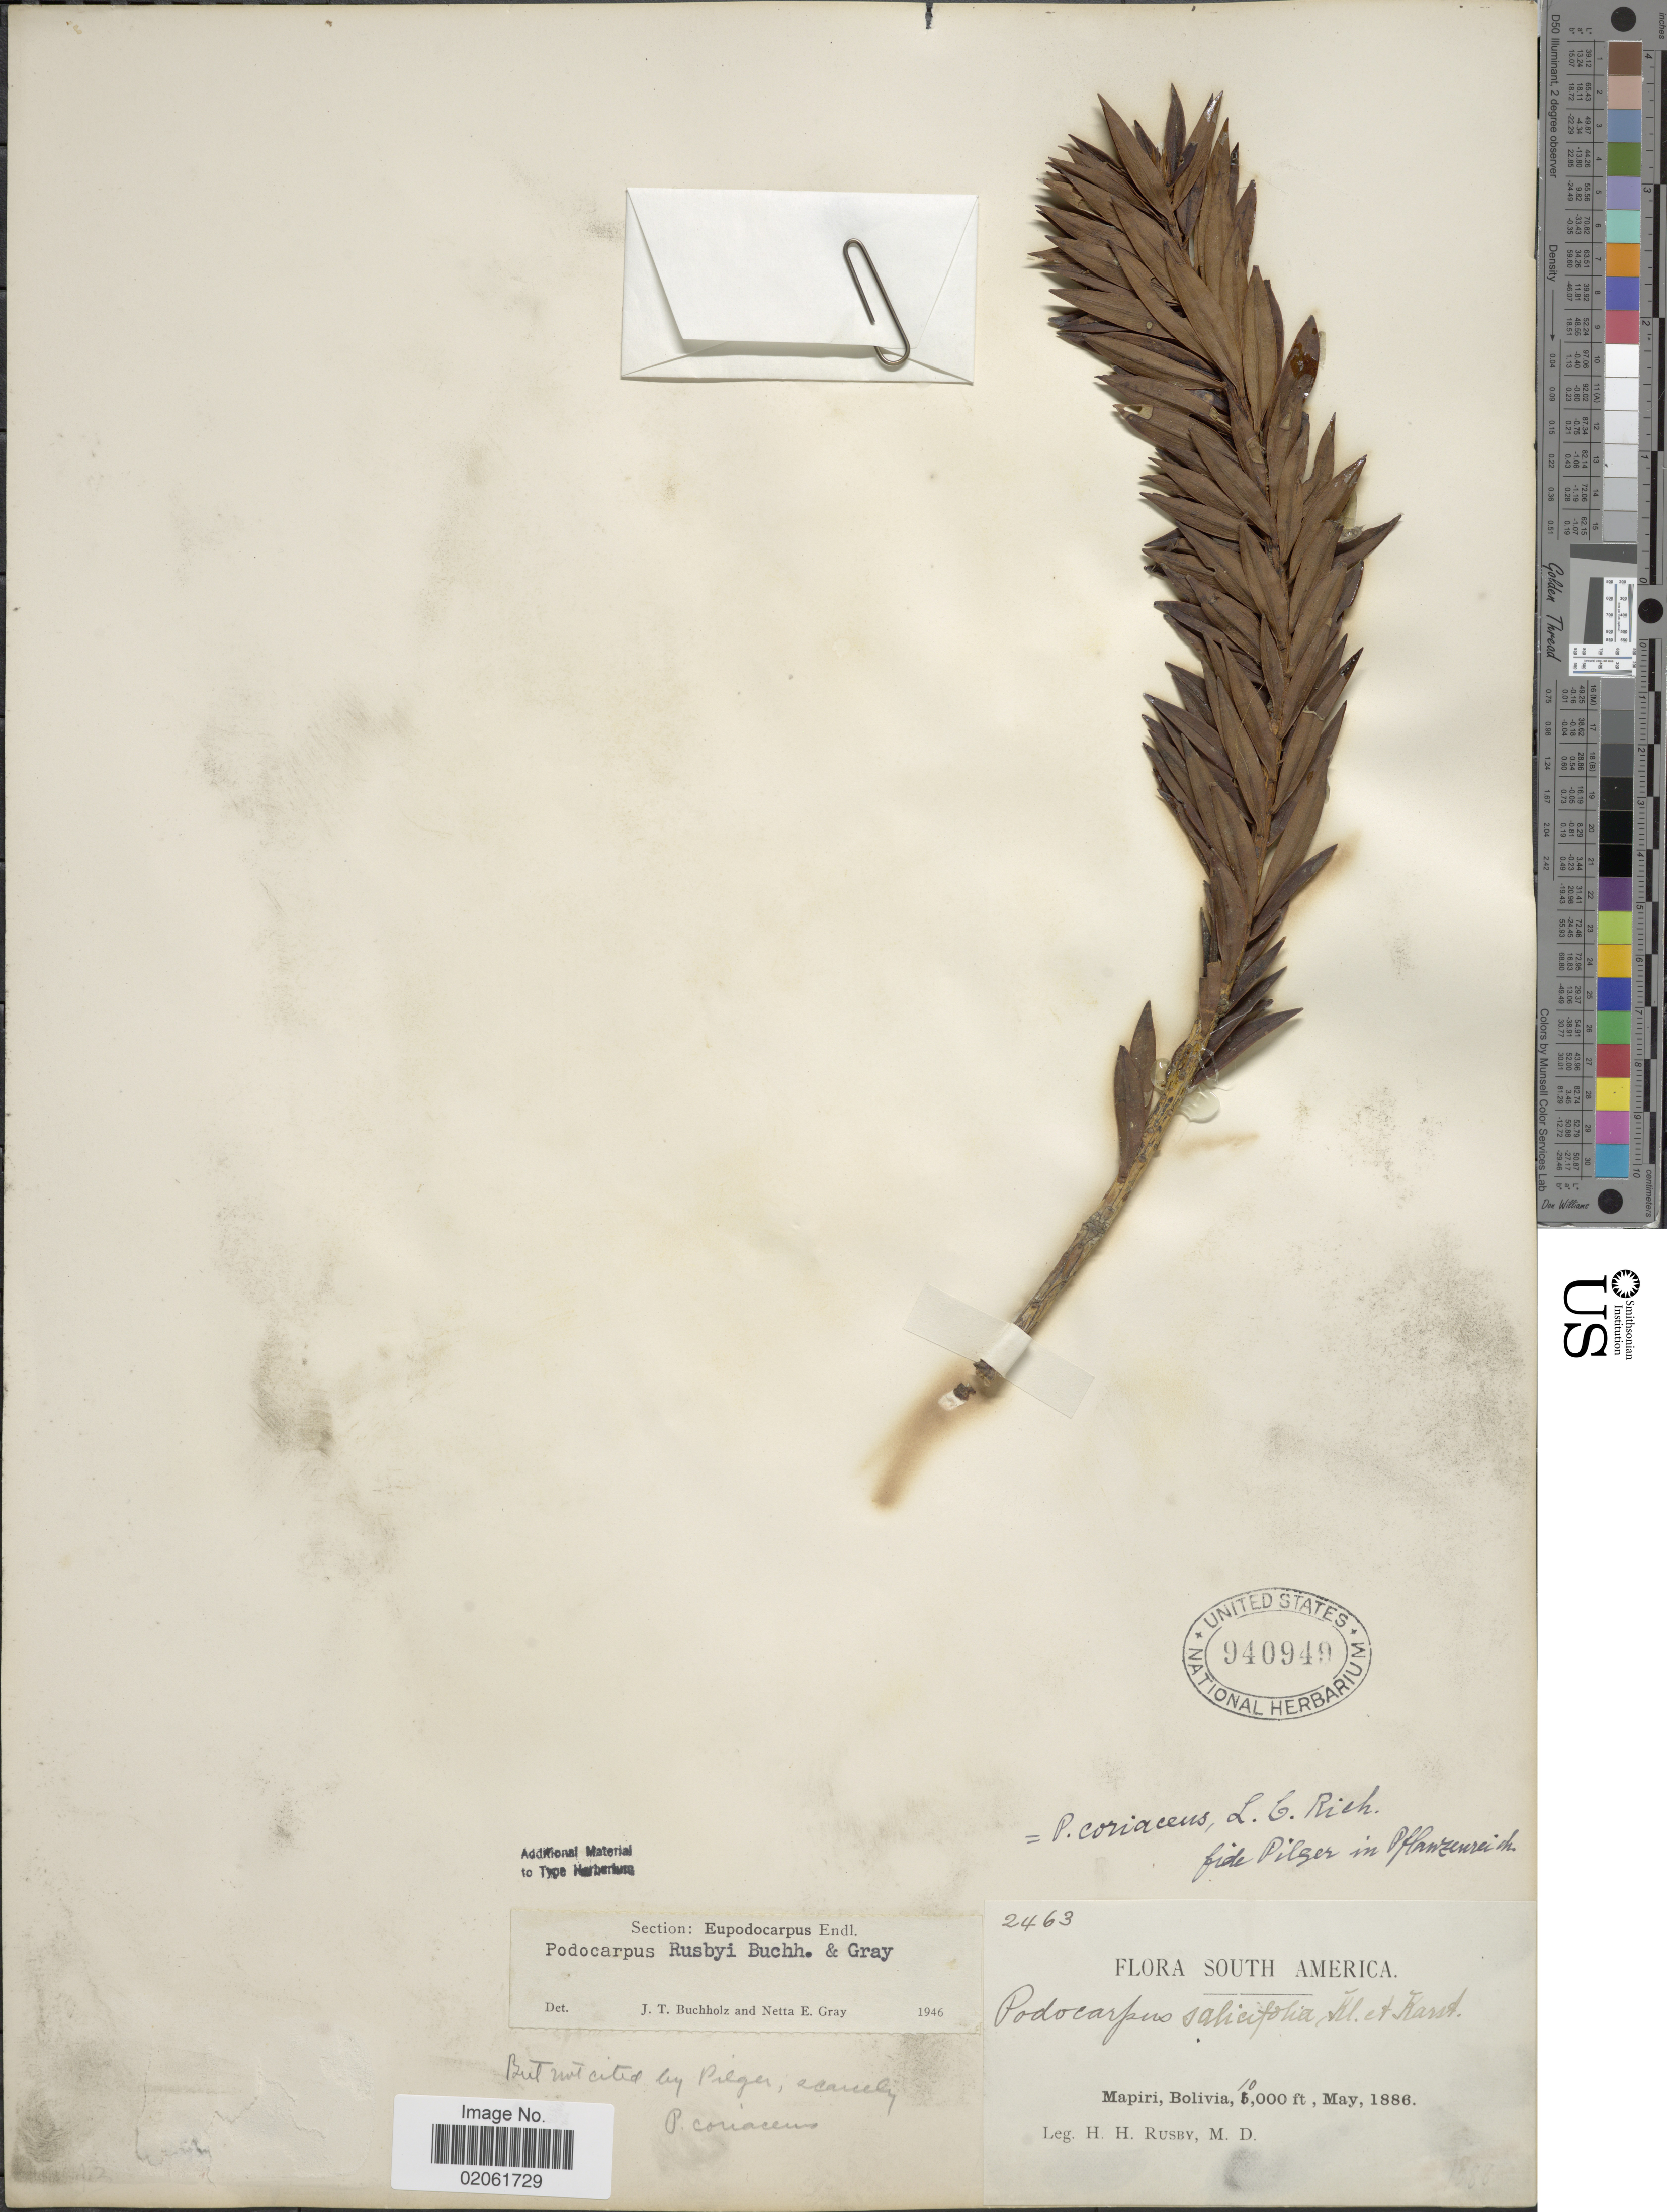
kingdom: Plantae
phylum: Tracheophyta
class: Pinopsida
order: Pinales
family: Podocarpaceae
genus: Podocarpus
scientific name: Podocarpus rusbyi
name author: J. Buchholz & N.E. Gray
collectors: H. H. Rusby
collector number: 2463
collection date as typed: May, 1886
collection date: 1886-05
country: Bolivia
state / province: La Páz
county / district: Larecaja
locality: Mapiri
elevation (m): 3048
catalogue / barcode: US 940949